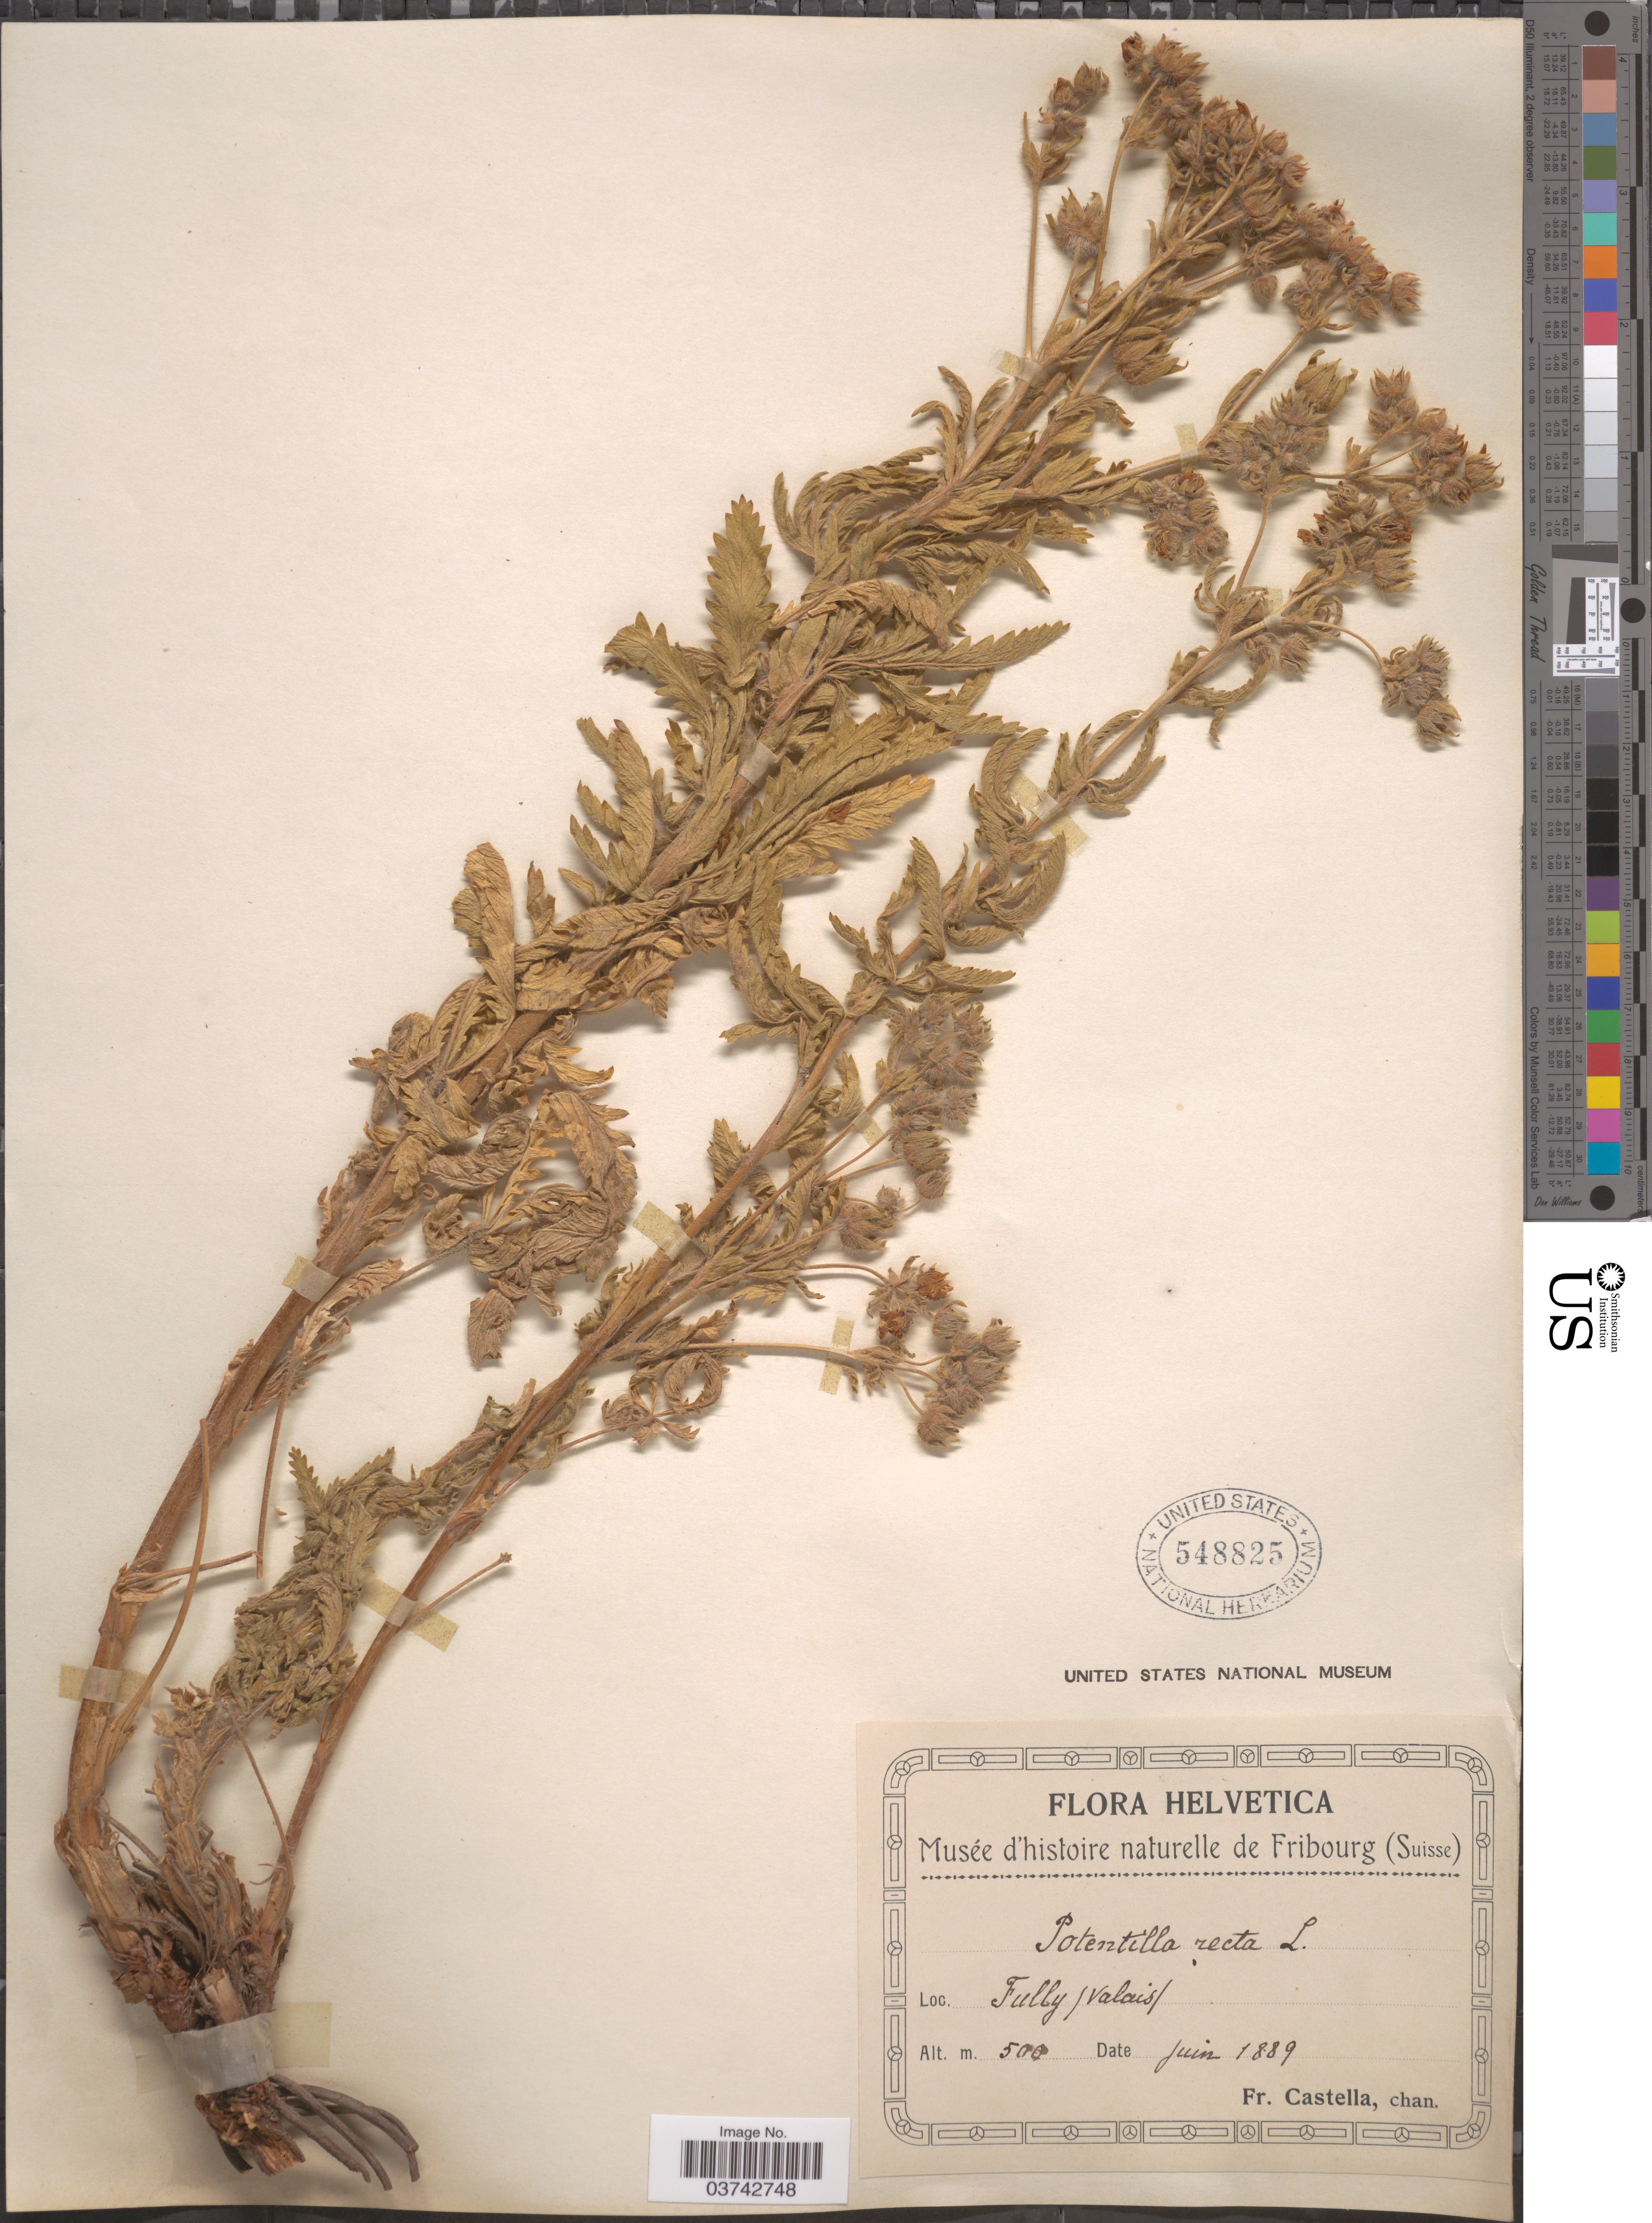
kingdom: Plantae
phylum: Tracheophyta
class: Magnoliopsida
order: Rosales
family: Rosaceae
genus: Potentilla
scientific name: Potentilla recta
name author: L.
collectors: Fr. Castella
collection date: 1889-06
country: Switzerland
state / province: Valais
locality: Fully.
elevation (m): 500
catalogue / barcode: US 548825